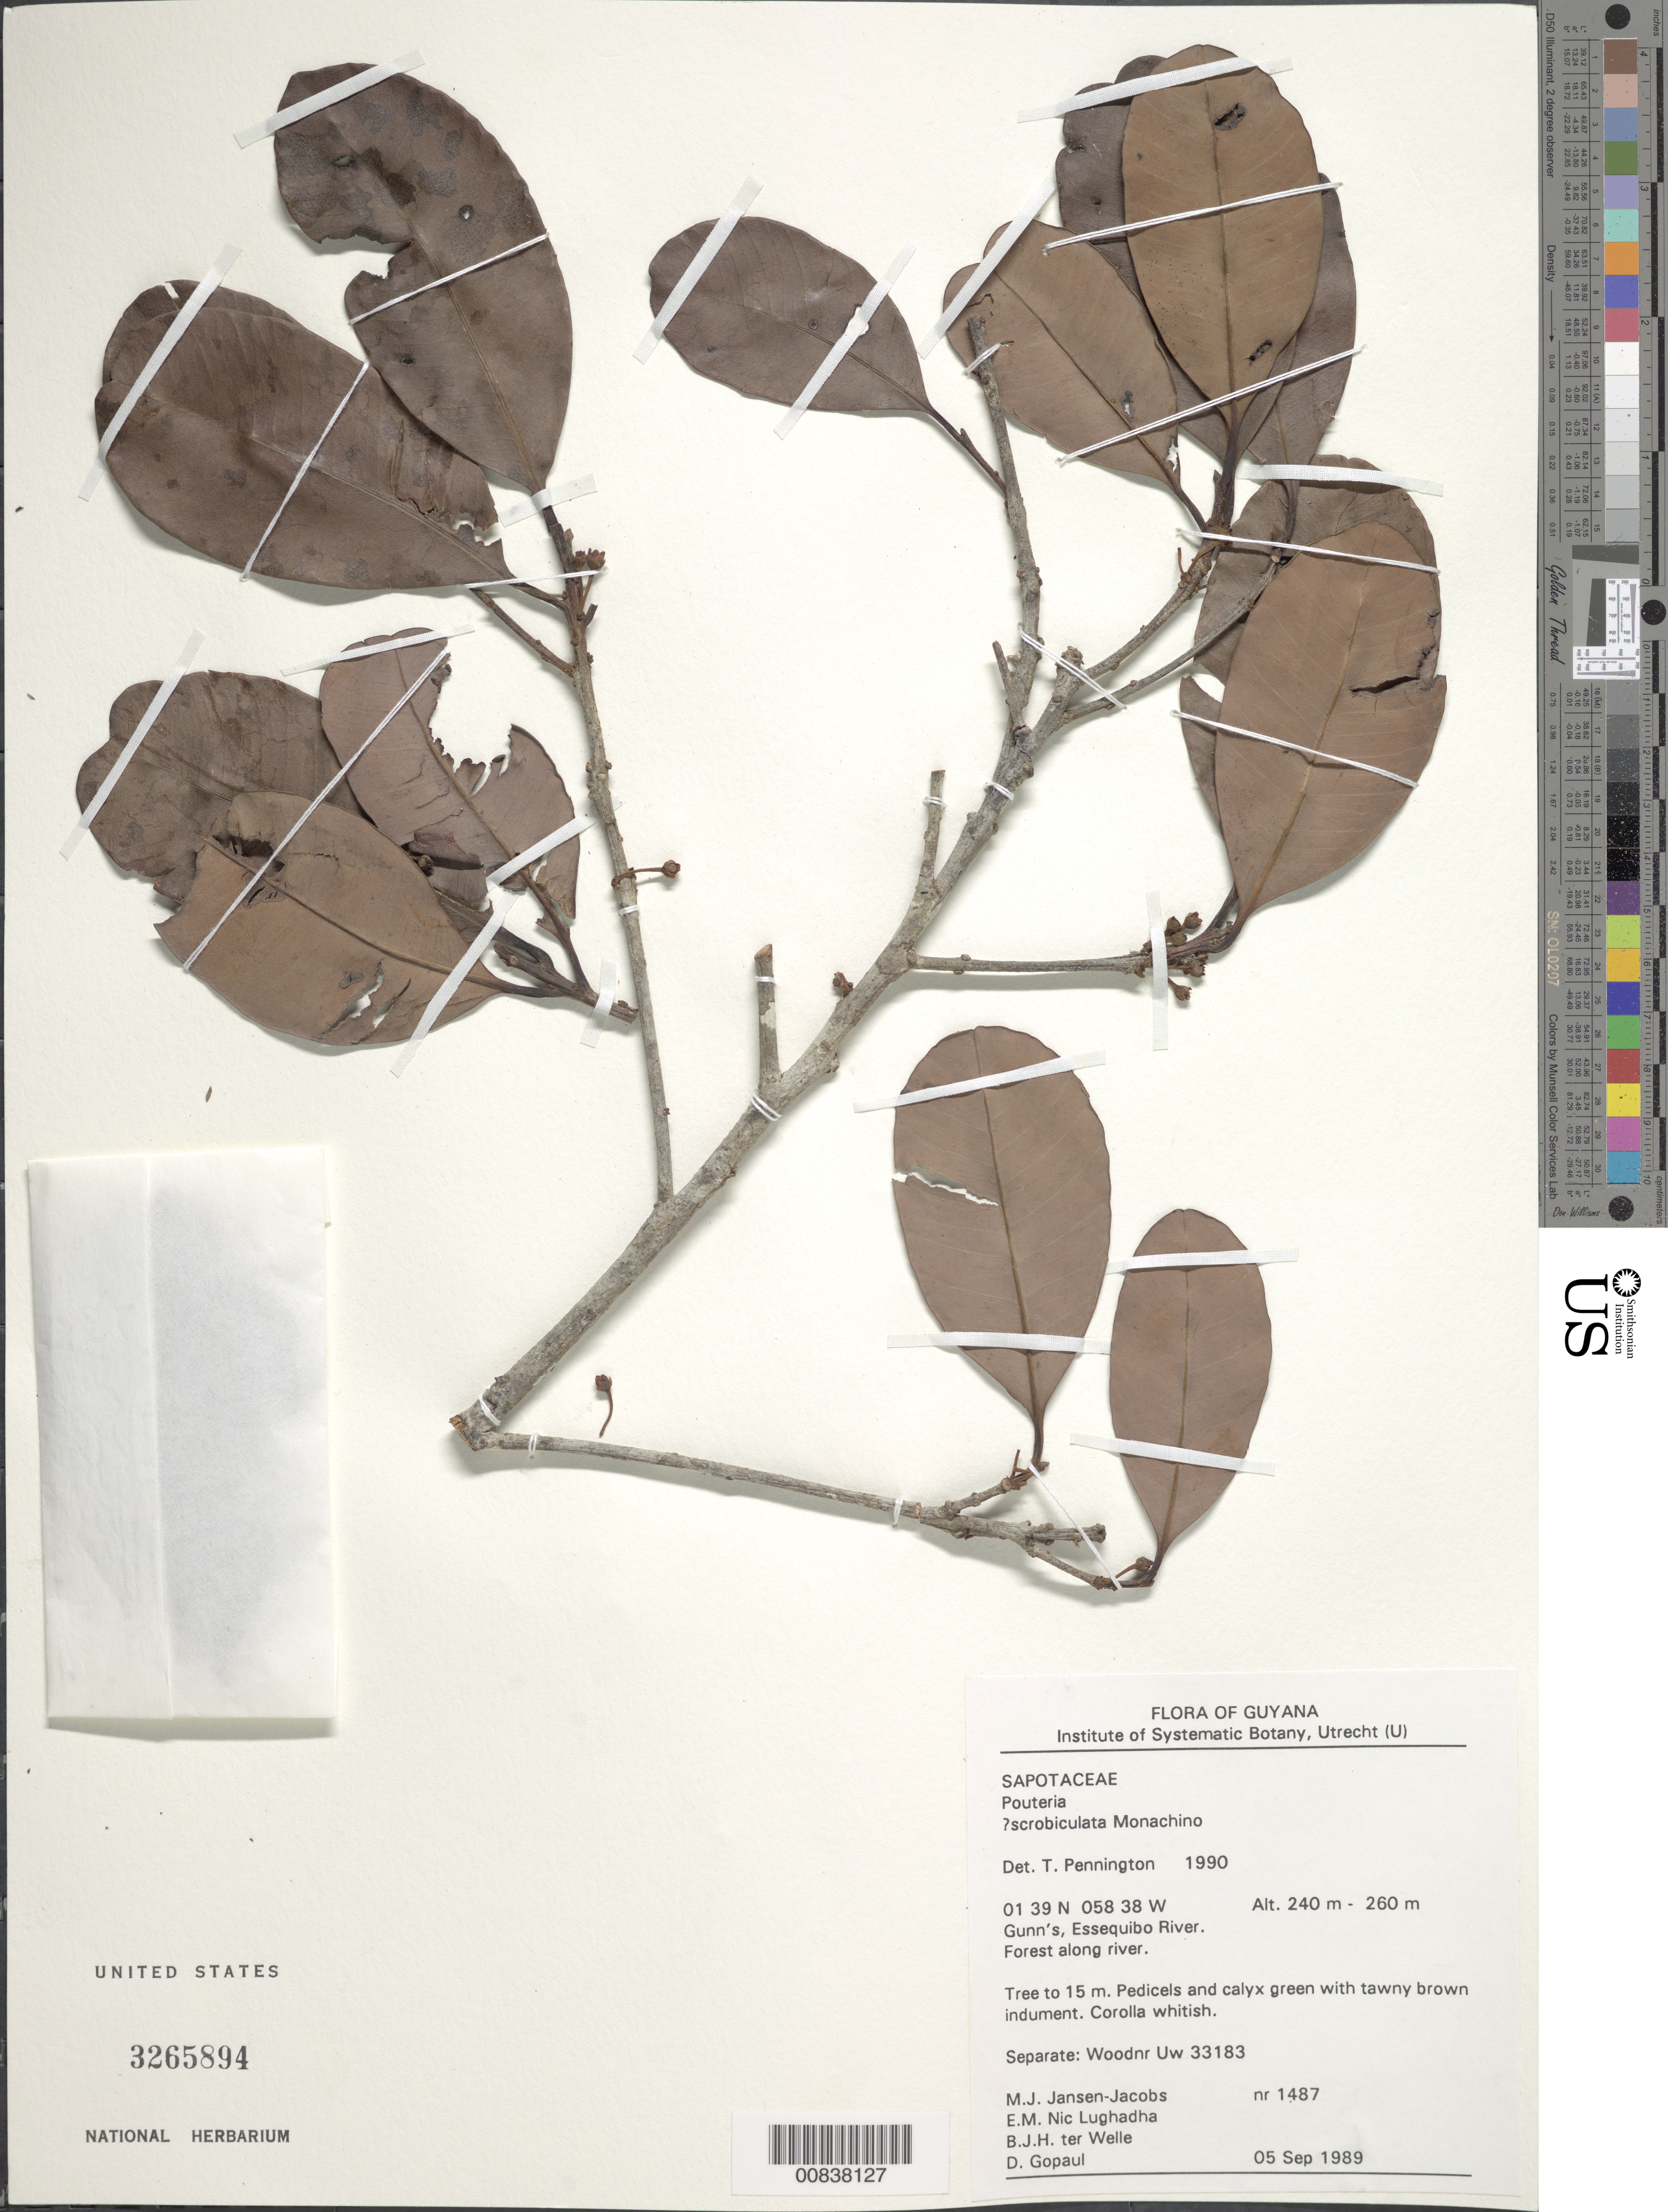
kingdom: Plantae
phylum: Tracheophyta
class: Magnoliopsida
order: Ericales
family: Sapotaceae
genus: Pouteria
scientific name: Pouteria scrobiculata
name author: Monach. ex T.D. Penn.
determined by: Pennington, T. D., (K)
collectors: M. J. Jansen-Jacobs, E. Nic Lughadha, B. Welle & D. Gopaul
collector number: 1487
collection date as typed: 5-Sep-89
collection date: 1989-09-05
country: Guyana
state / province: U. Takutu-U. Essequibo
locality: Gunn's, Essequibo River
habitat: Forest along river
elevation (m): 240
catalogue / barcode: US 3265894